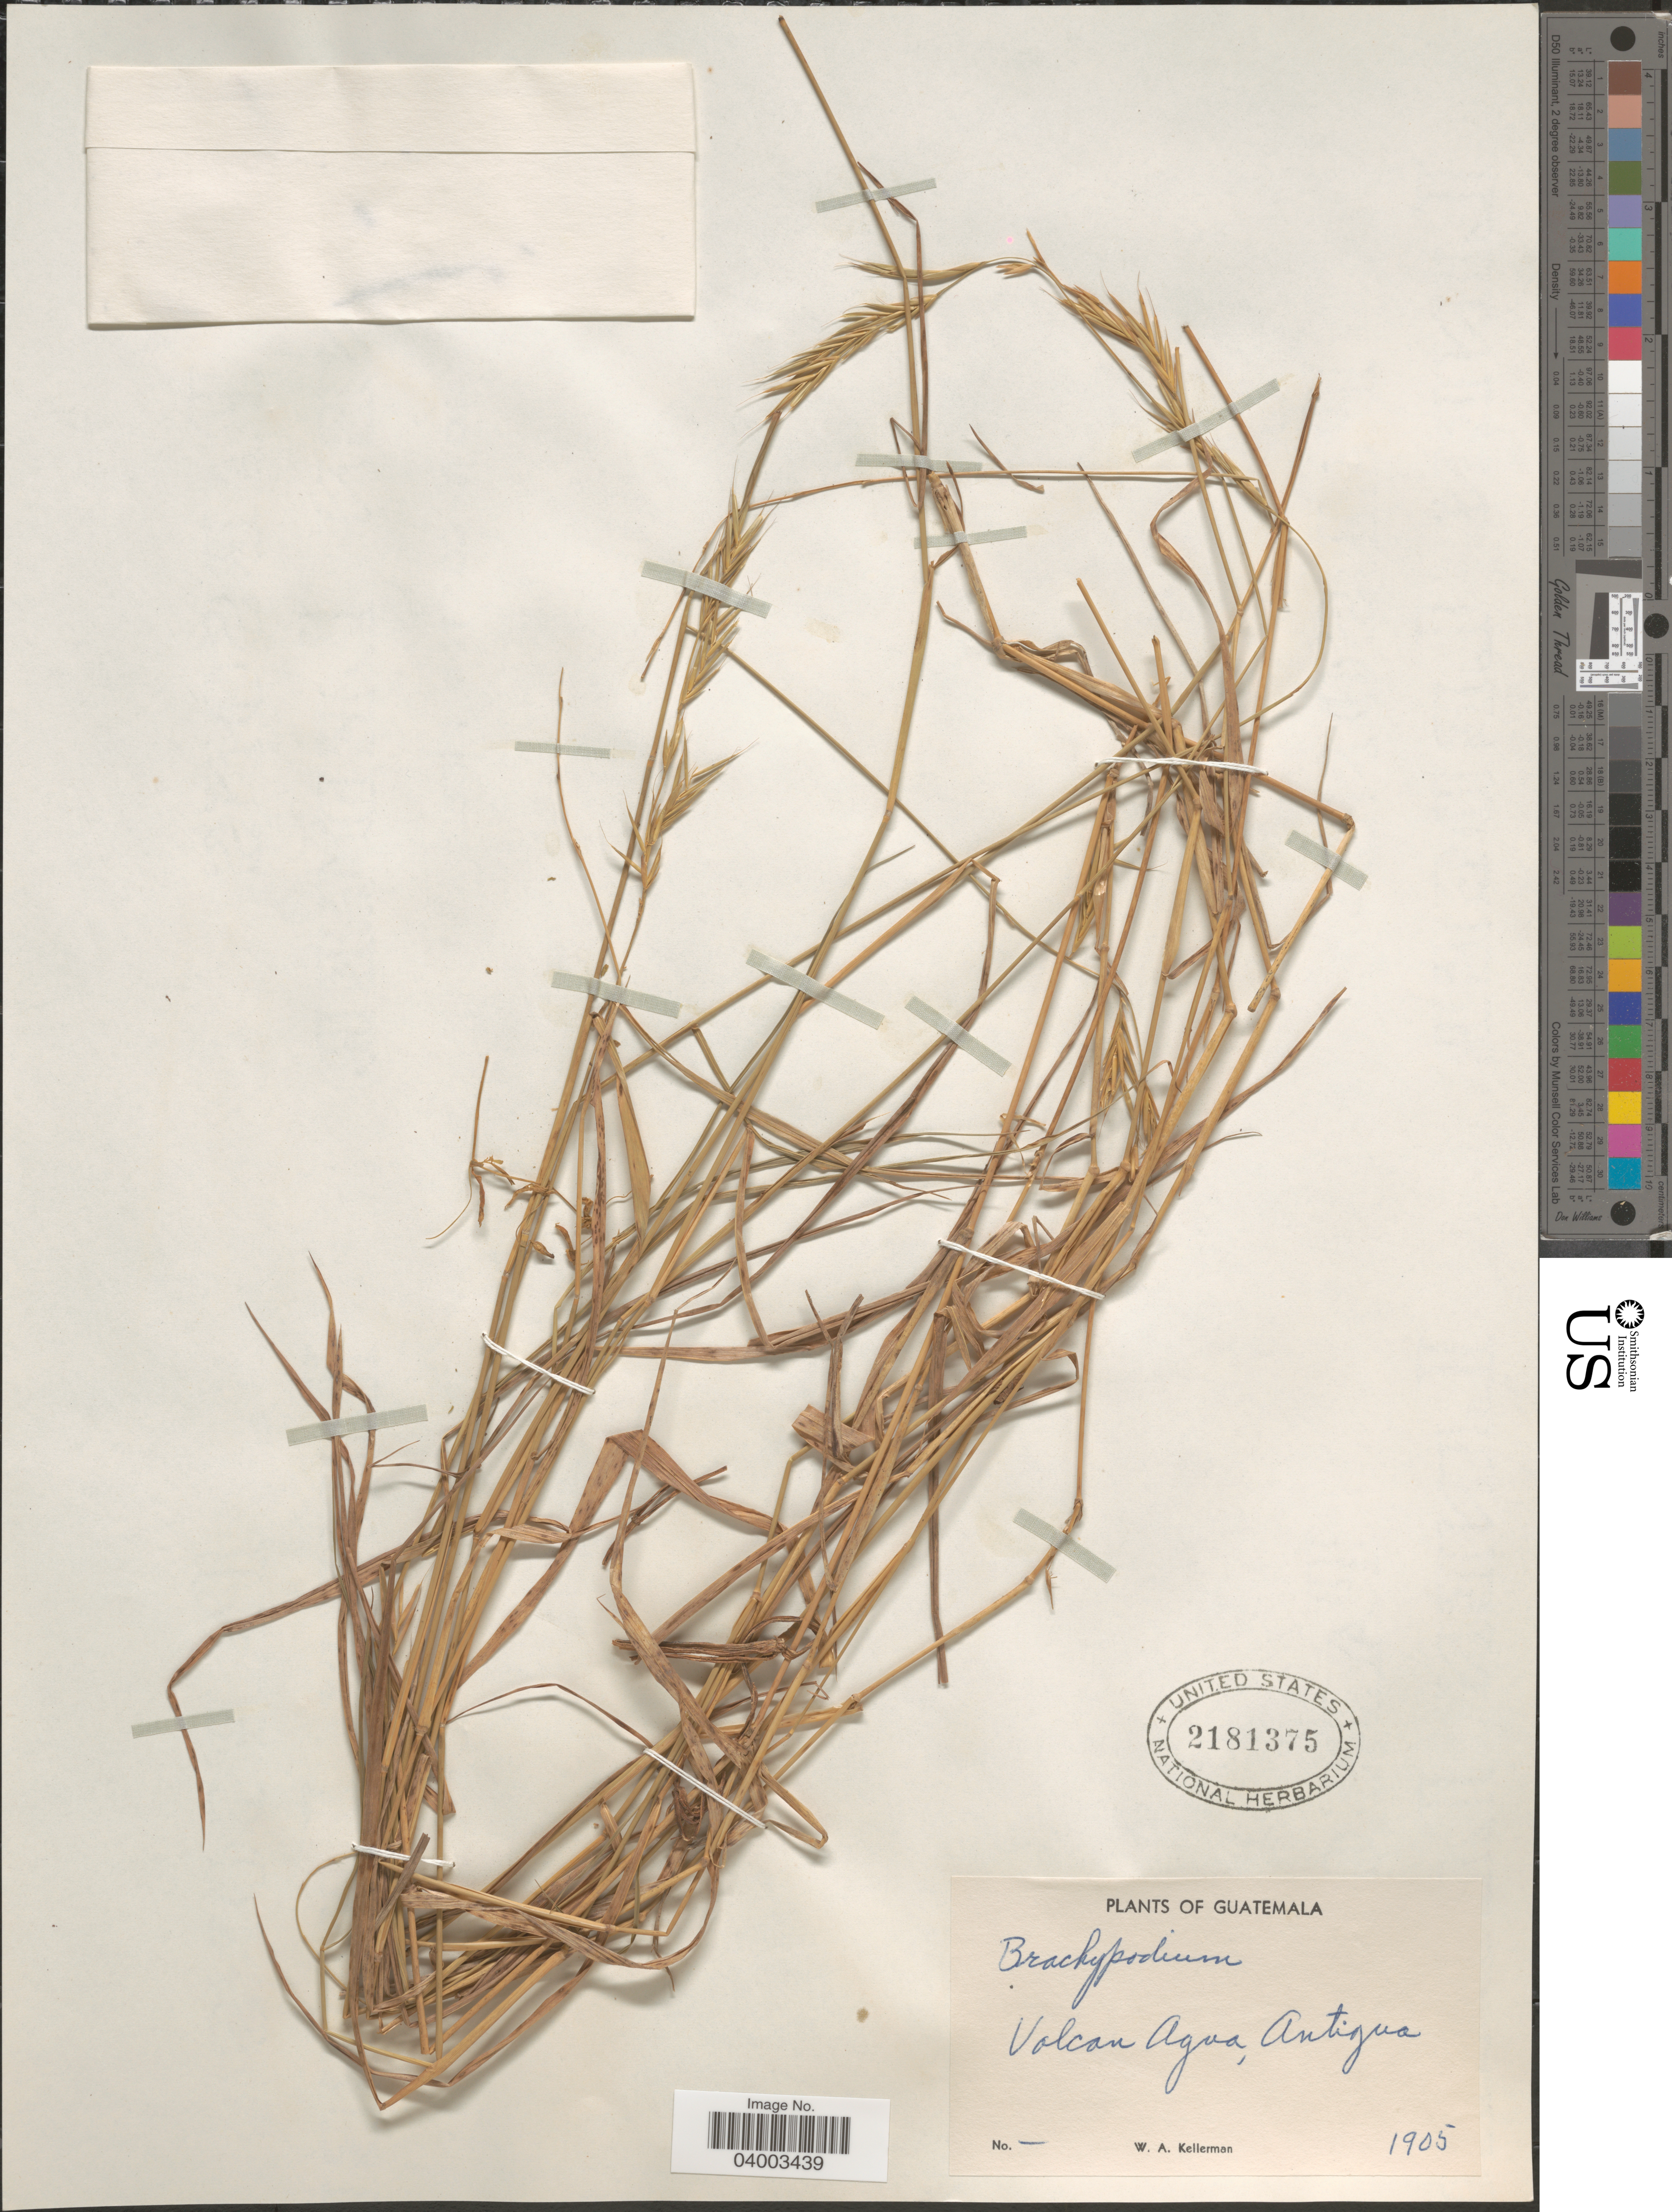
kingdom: Plantae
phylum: Tracheophyta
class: Liliopsida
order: Poales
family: Poaceae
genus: Brachypodium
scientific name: Brachypodium sp.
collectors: W. Kellerman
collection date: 1905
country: Guatemala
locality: Volcan Agua, Antigua.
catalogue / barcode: US 2181375